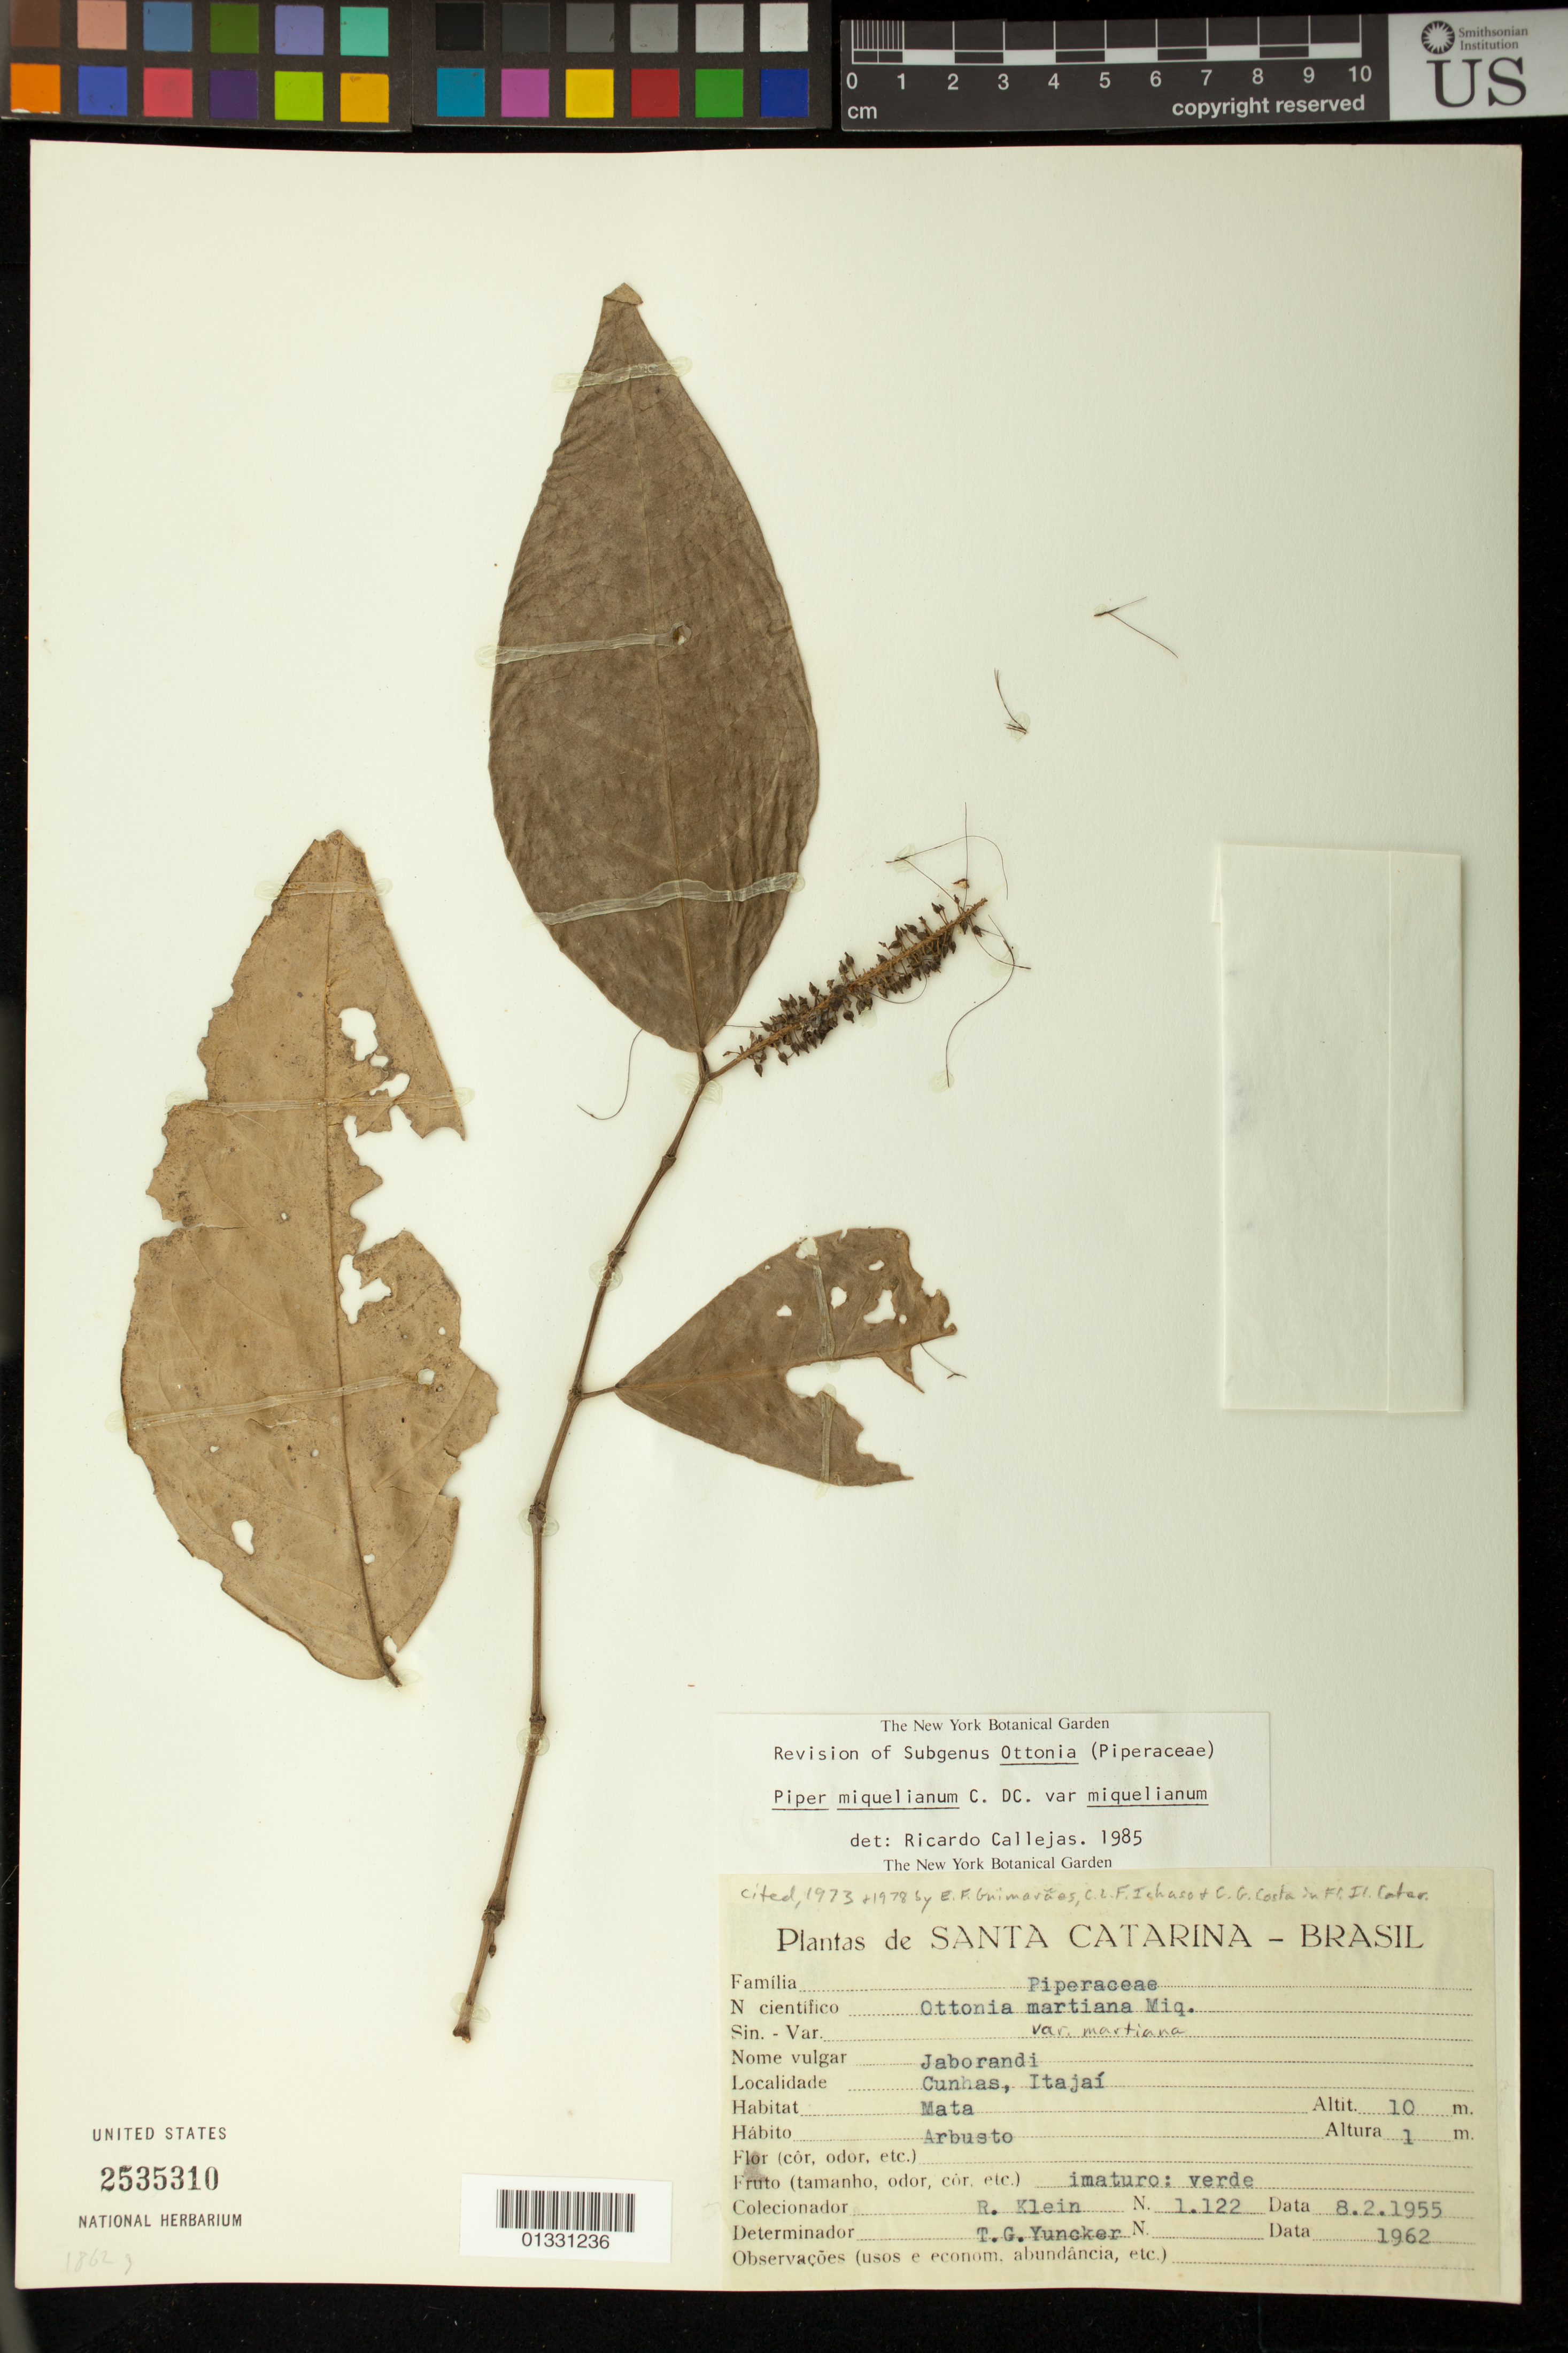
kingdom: Plantae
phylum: Tracheophyta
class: Magnoliopsida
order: Piperales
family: Piperaceae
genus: Piper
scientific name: Piper miquelianum var. miquelianum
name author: C. DC.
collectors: R. M. Klein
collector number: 1122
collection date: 1955-02-08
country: Brazil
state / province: Santa Catarina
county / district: Itajaí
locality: Cunhas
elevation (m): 10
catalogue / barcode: US 2535310